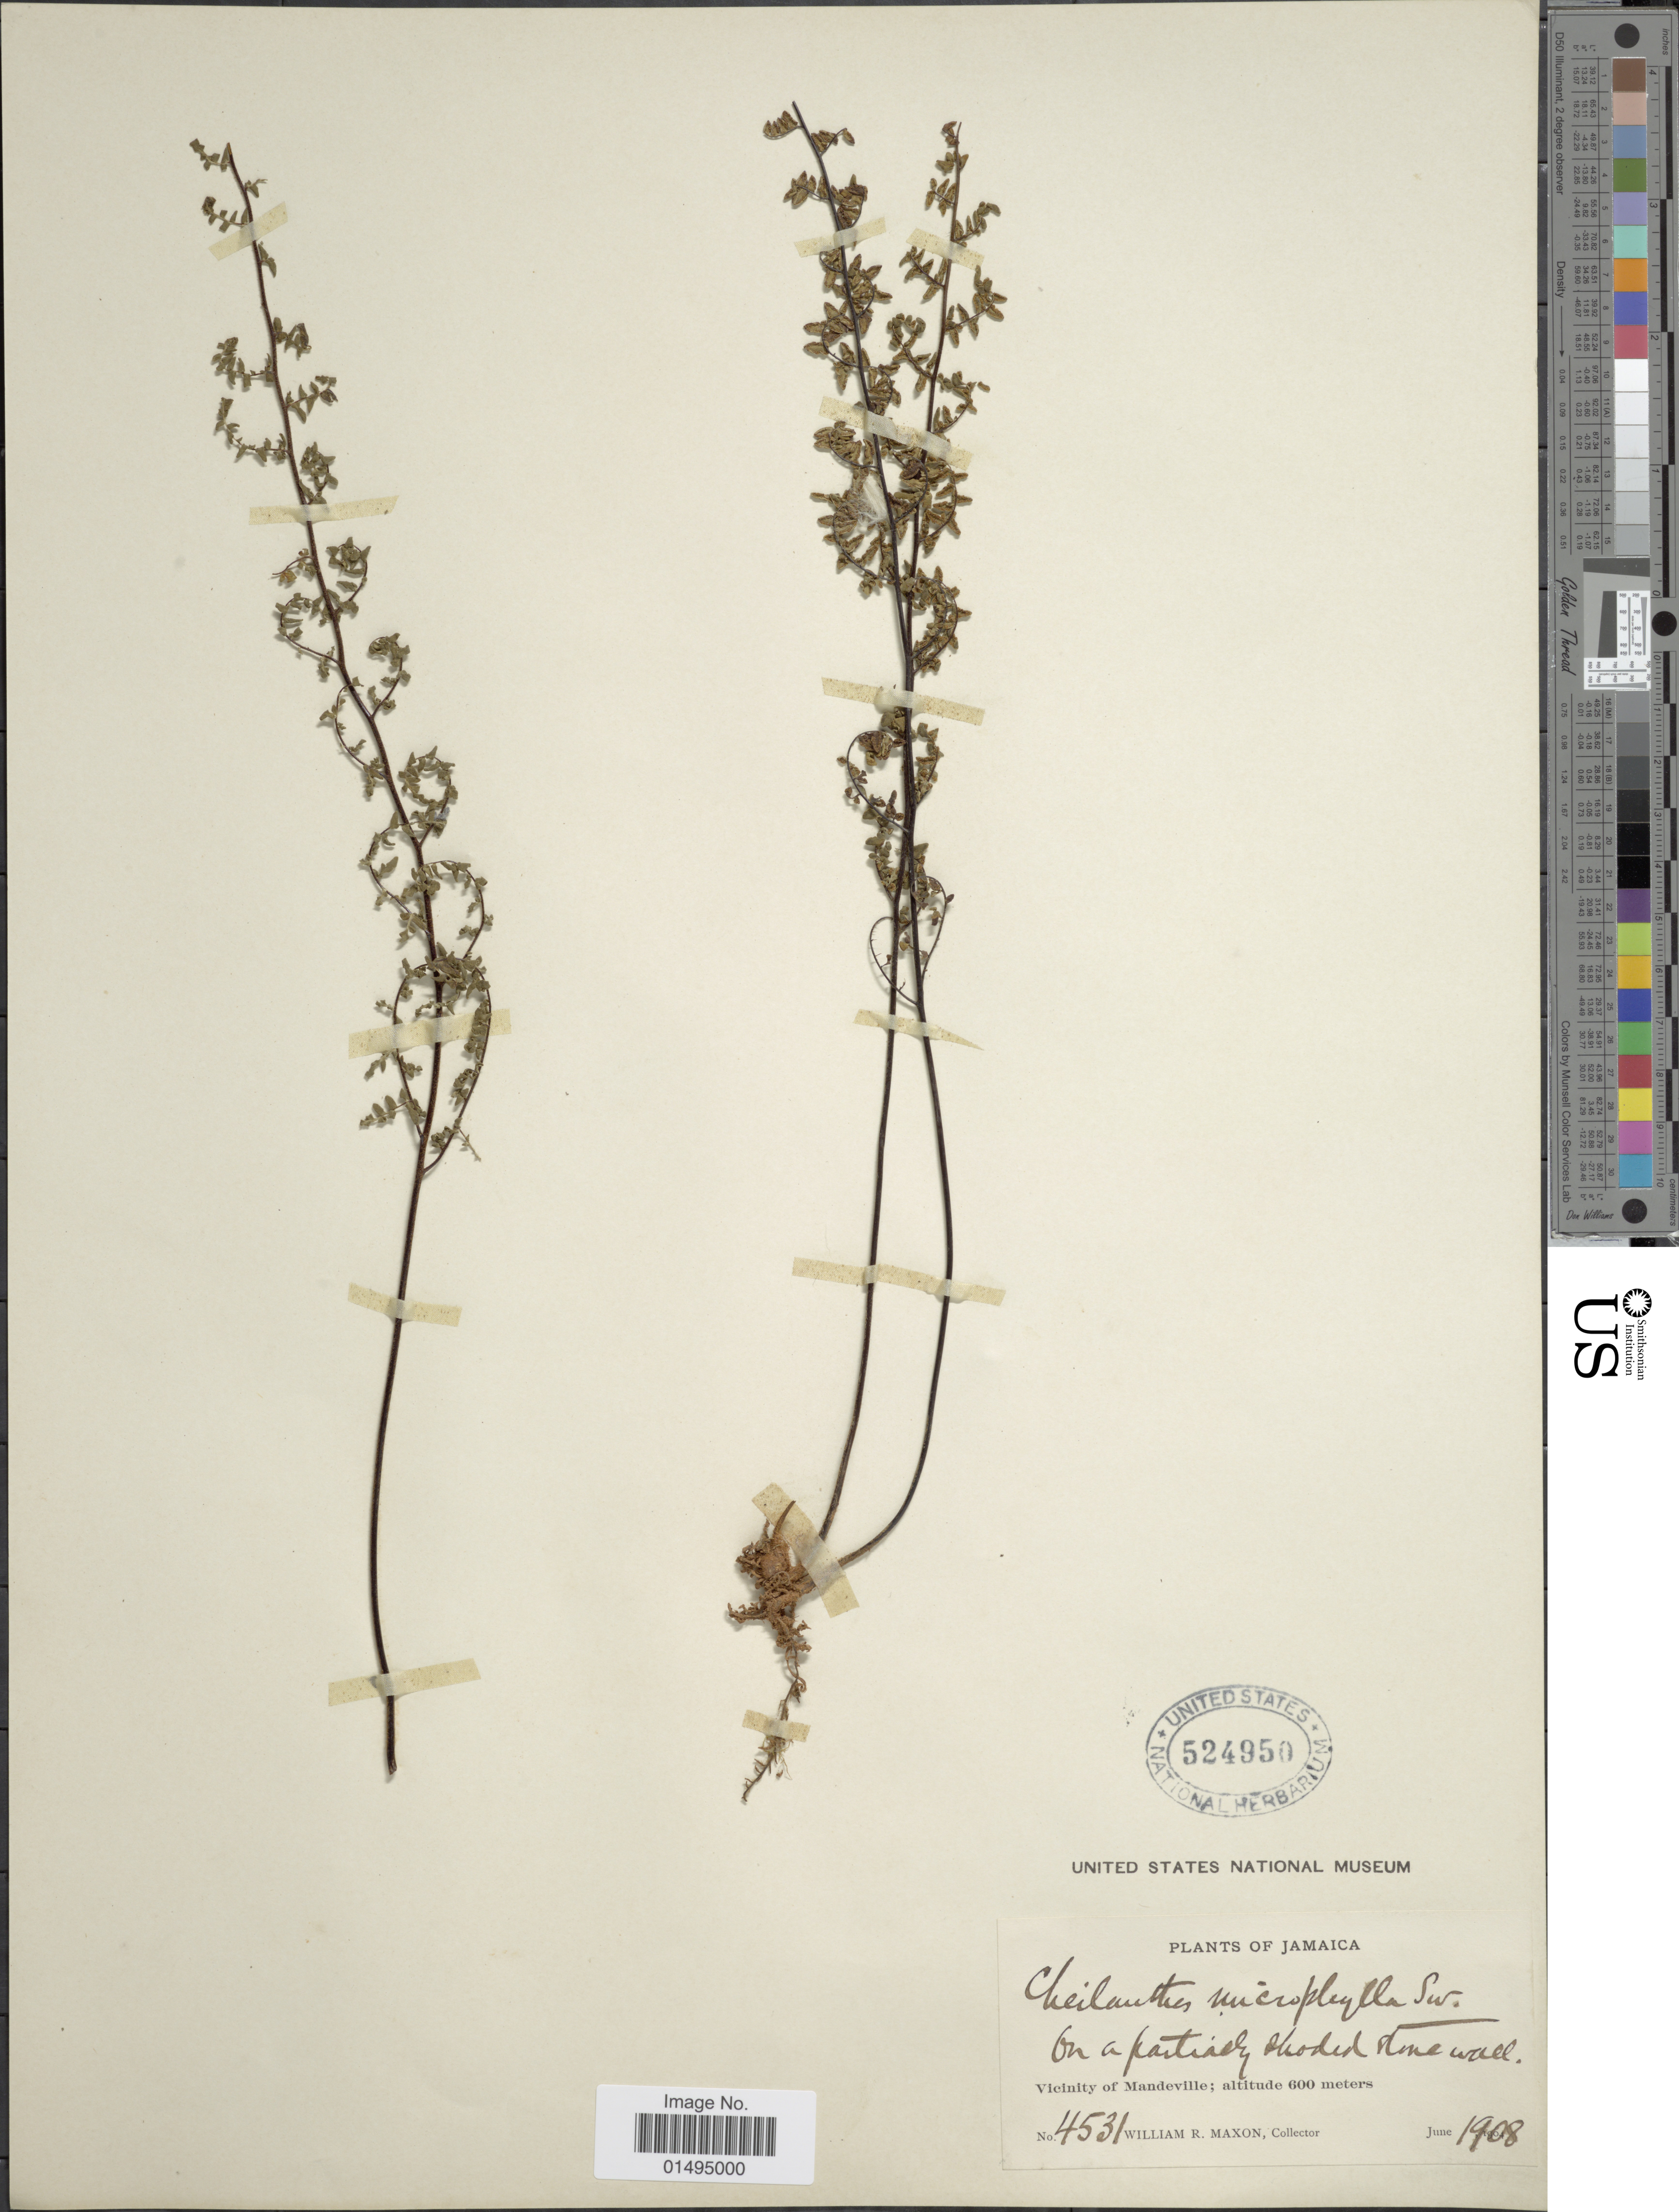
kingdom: Plantae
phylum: Tracheophyta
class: Polypodiopsida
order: Polypodiales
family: Pteridaceae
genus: Myriopteris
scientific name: Myriopteris microphylla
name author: (Sw.) Grusz & Windham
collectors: W. R. Maxon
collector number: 4531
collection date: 1908-06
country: Jamaica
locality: Vicinity of Mandeville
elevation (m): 600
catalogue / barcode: US 524950